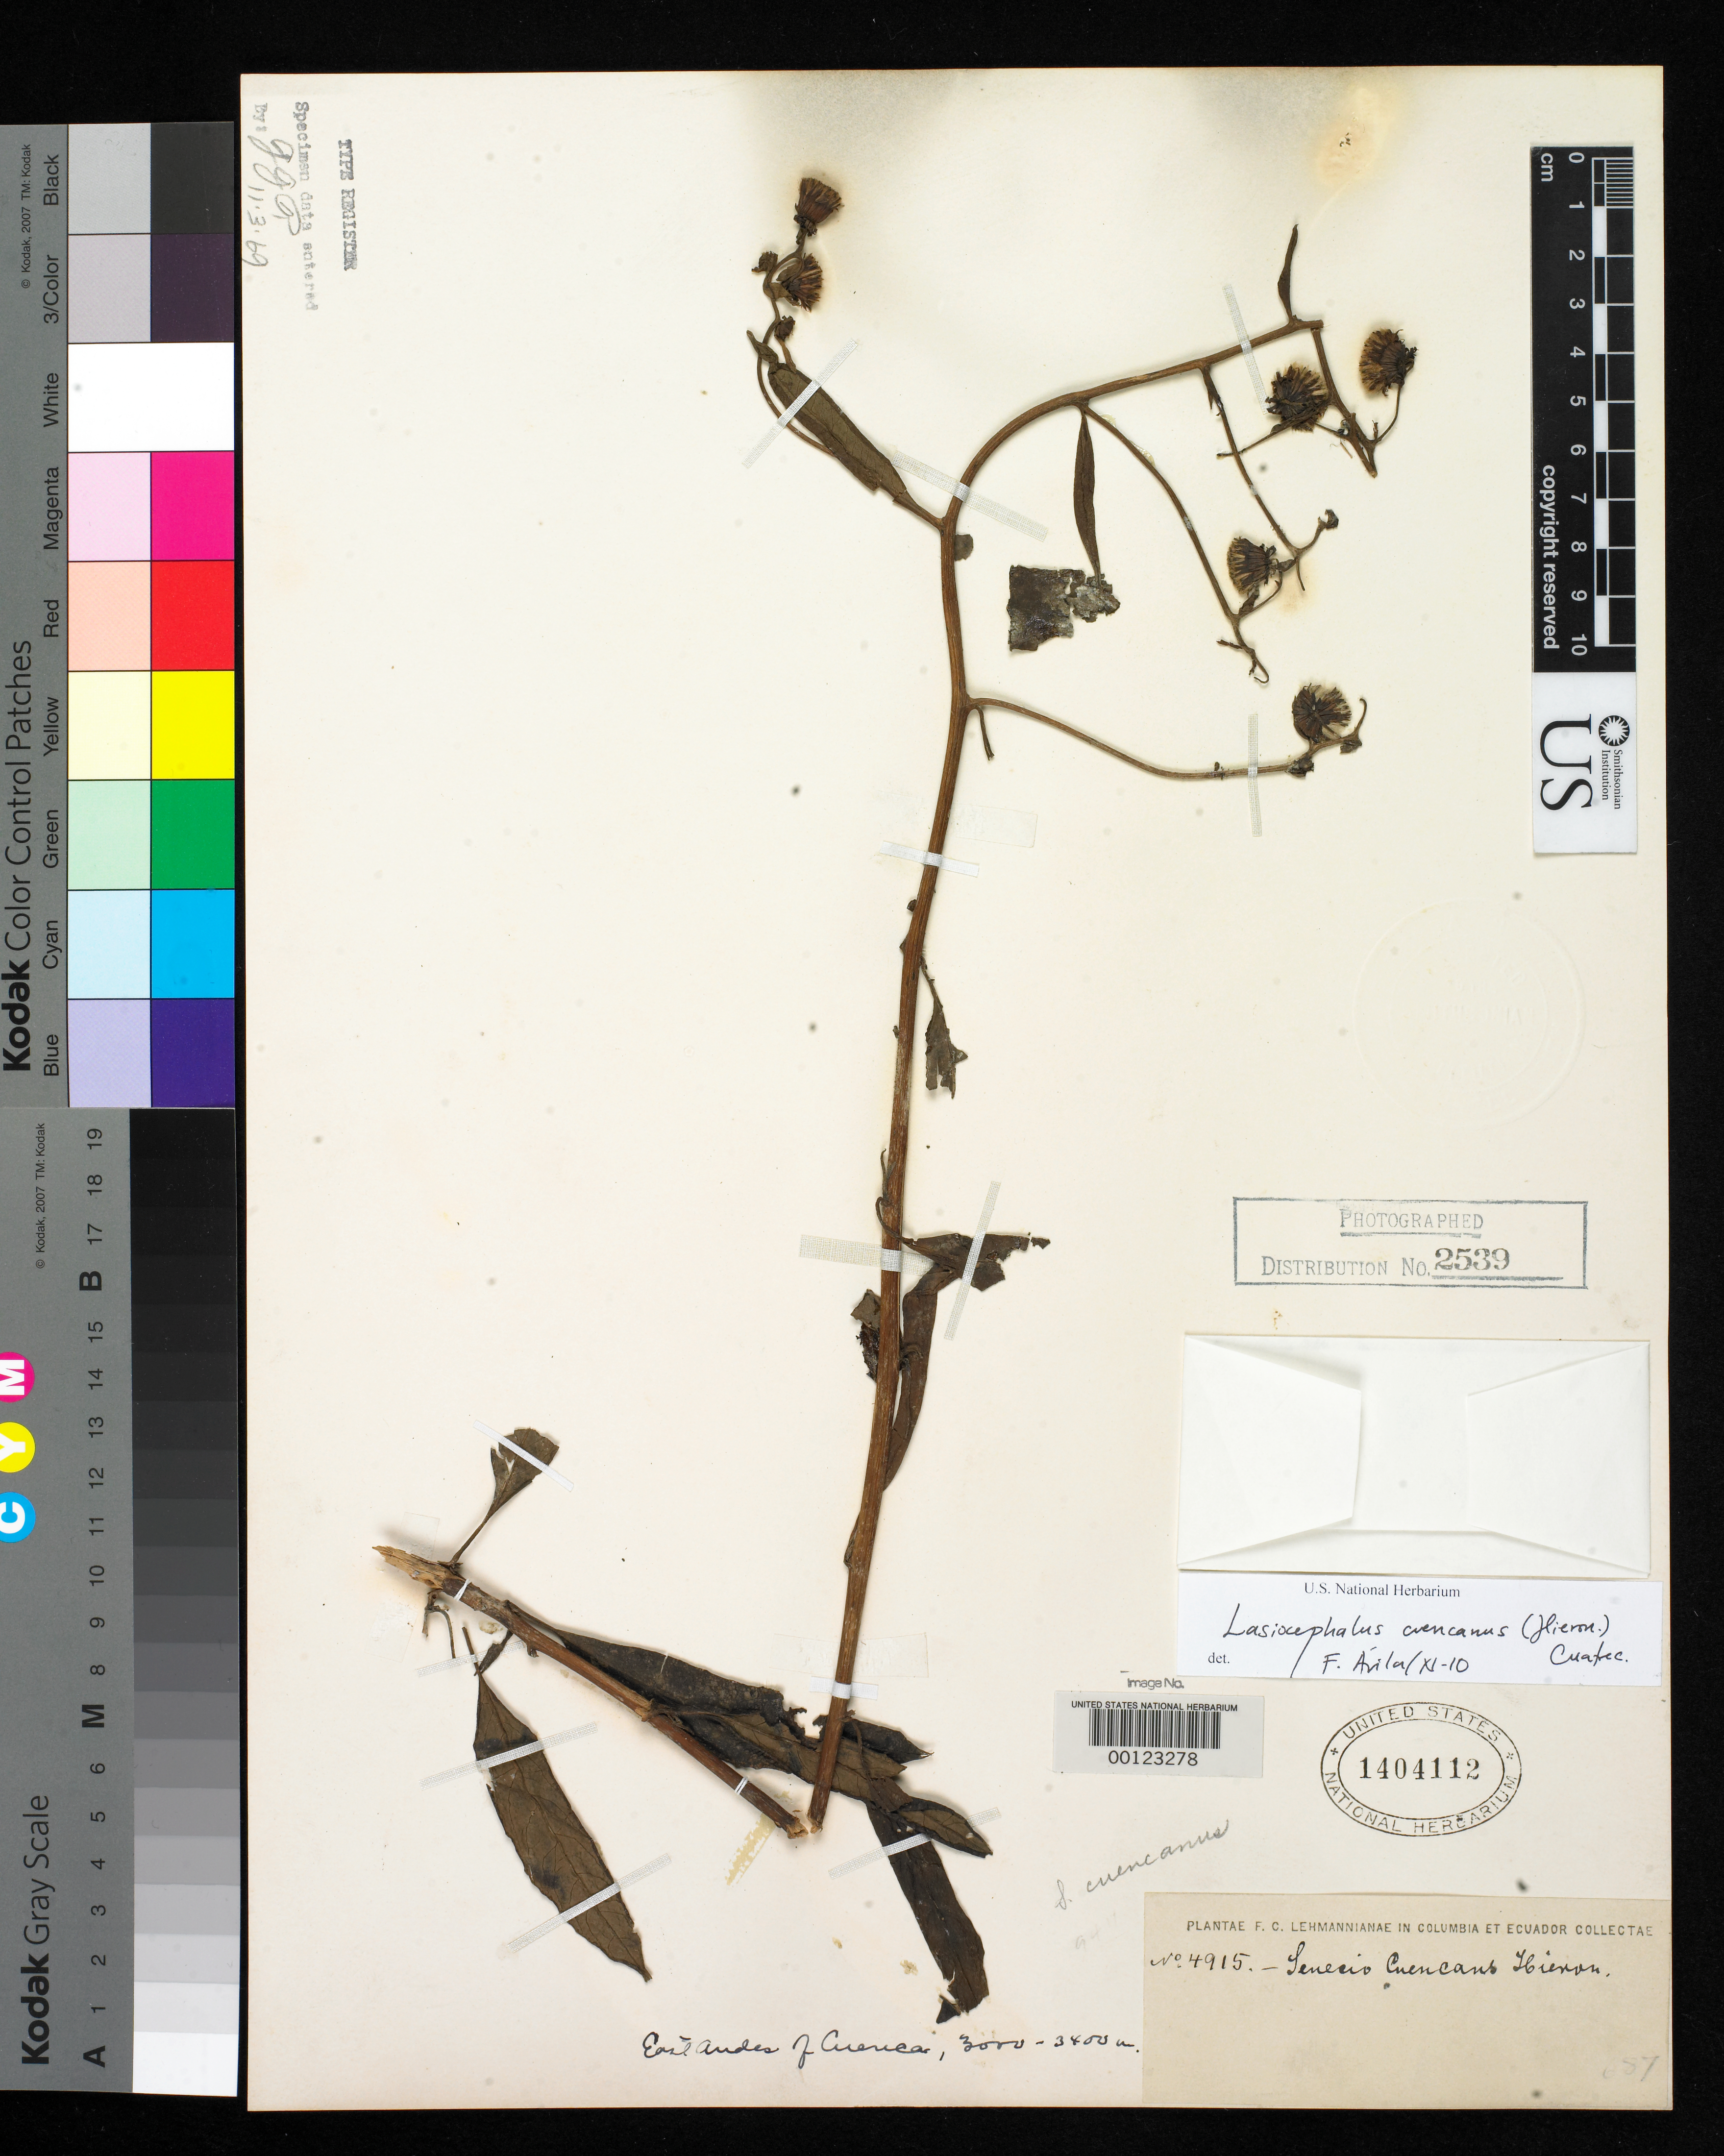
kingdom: Plantae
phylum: Tracheophyta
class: Magnoliopsida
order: Asterales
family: Asteraceae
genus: Senecio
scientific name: Senecio cuencanus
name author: Hieron.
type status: Isotype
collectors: F. C. Lehmann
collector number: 4915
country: Ecuador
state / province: Azuay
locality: Cuenca, Páramo de Chaning Andium.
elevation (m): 3000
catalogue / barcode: US 1404112